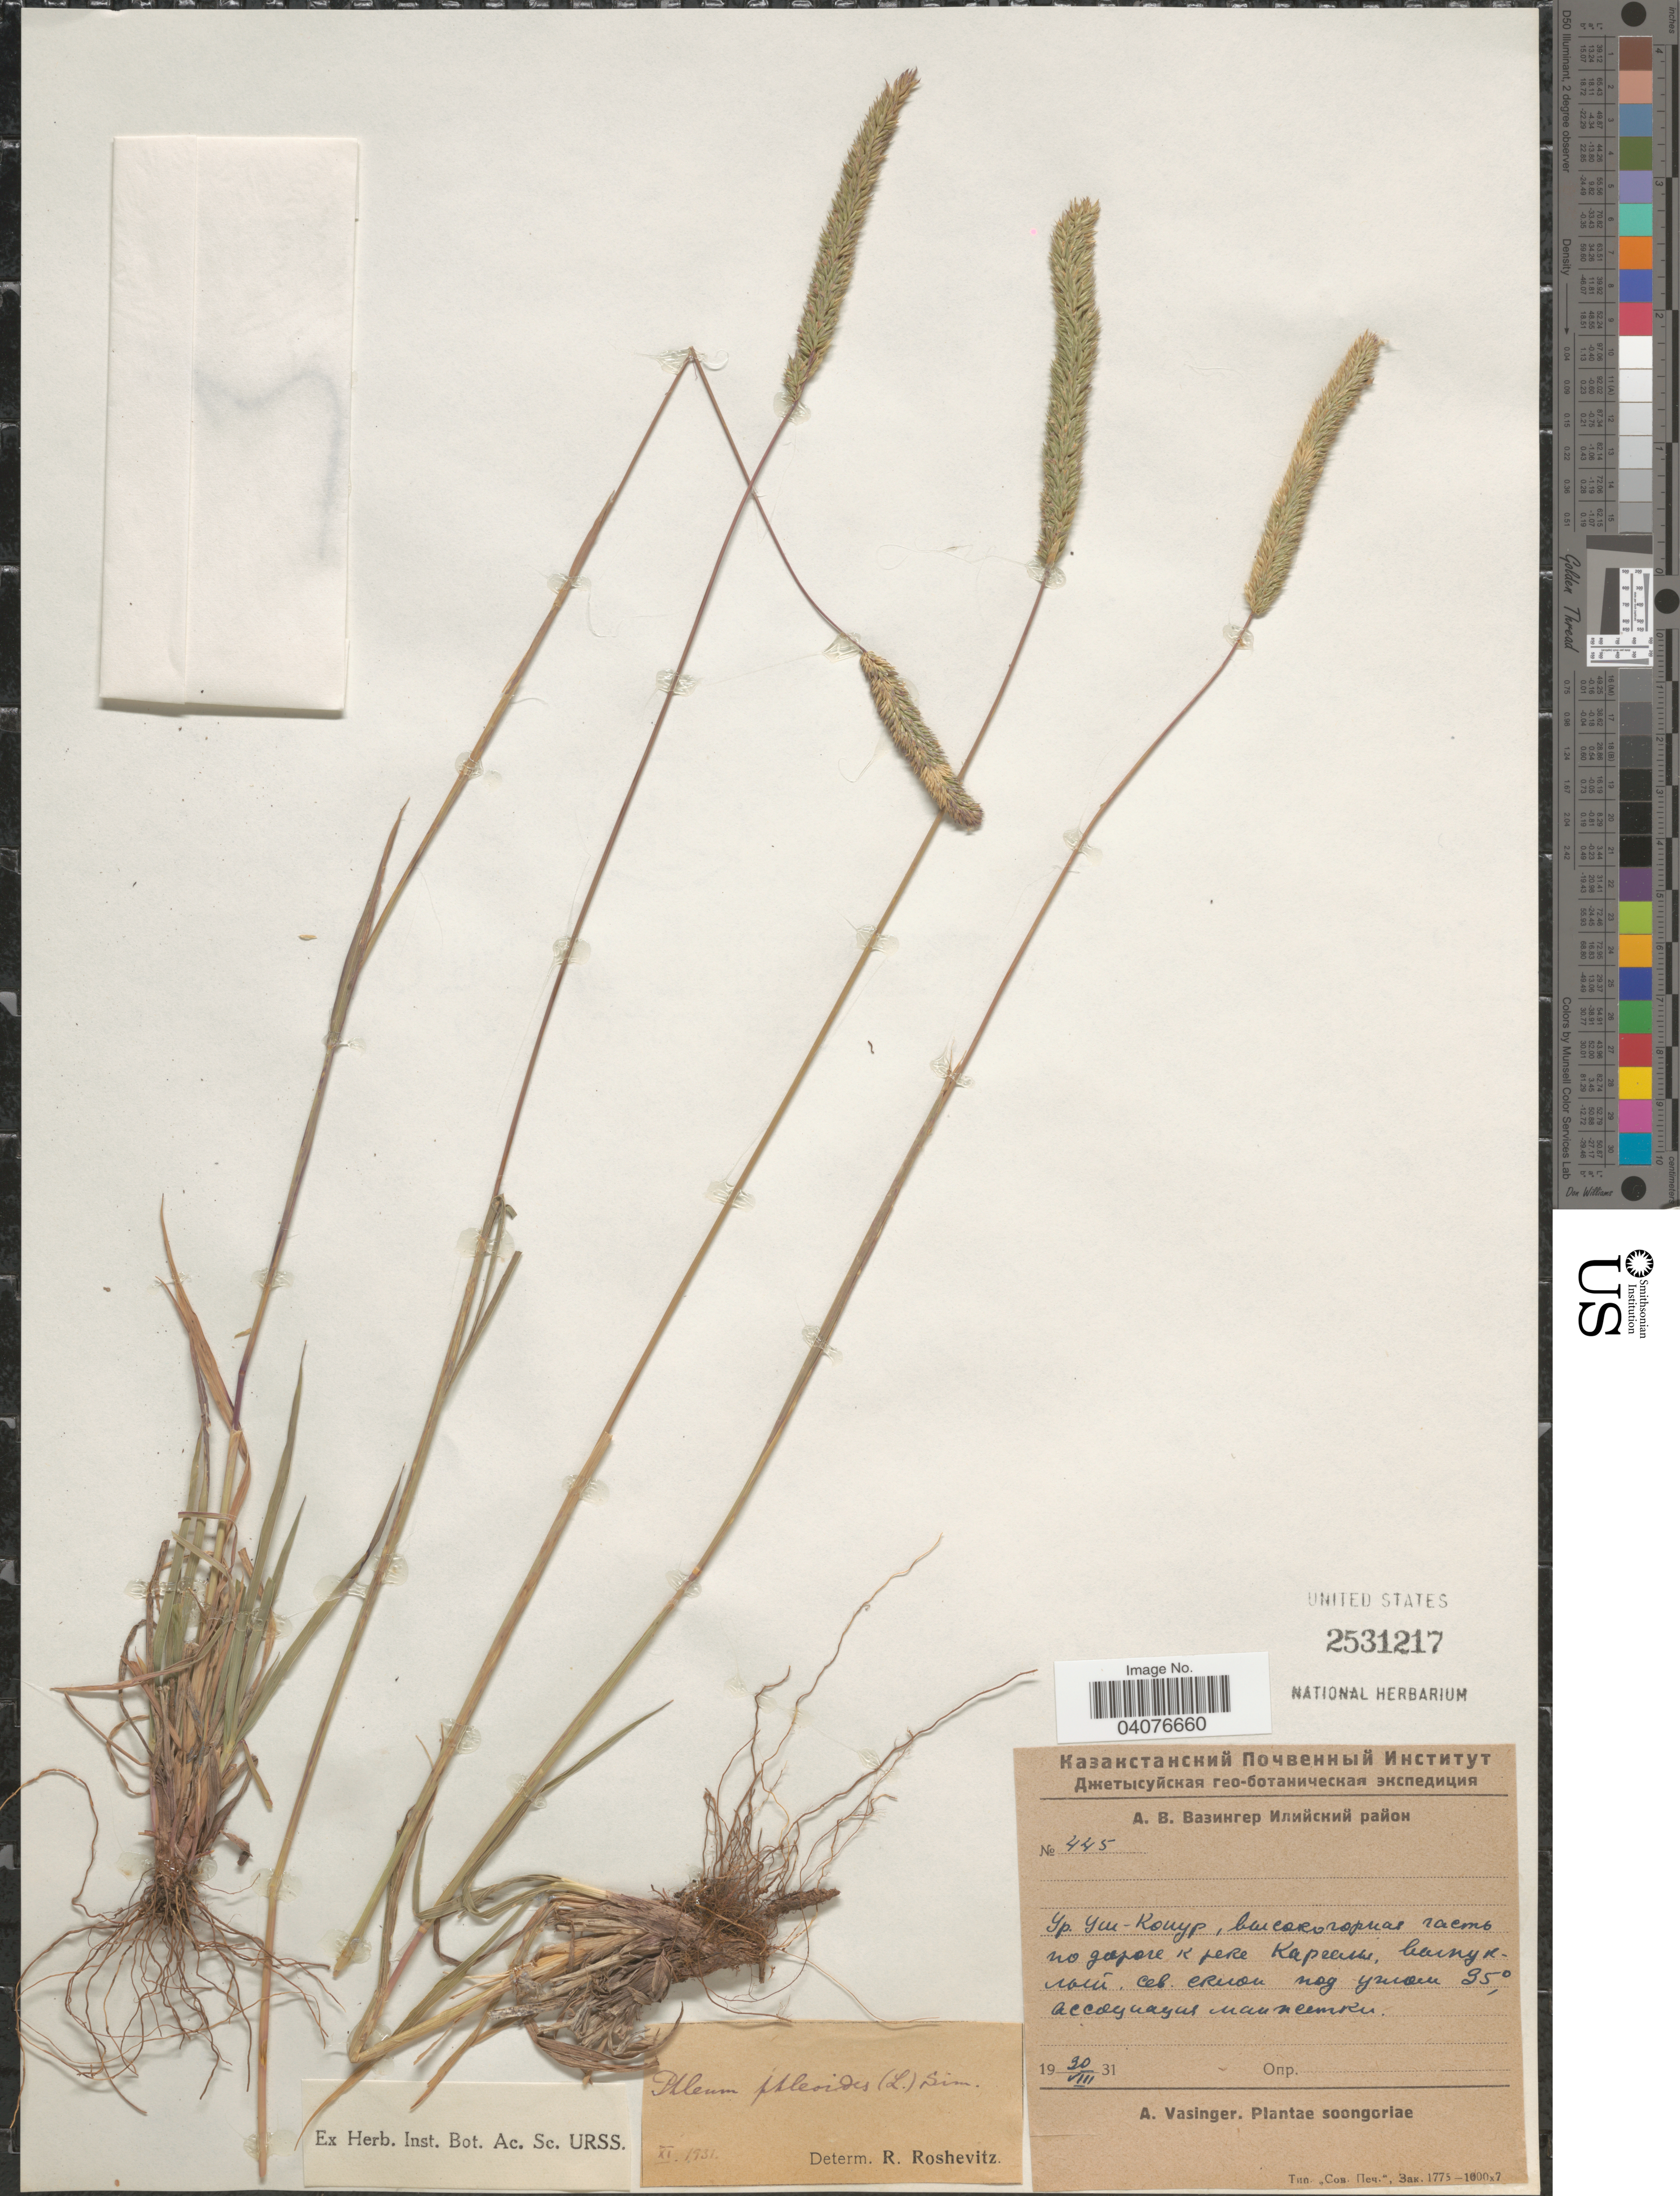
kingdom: Plantae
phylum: Tracheophyta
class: Liliopsida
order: Poales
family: Poaceae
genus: Phleum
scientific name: Phleum phleoides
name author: (L.) H. Karst.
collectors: A. Vasinger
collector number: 445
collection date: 1931-08-30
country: Kazakhstan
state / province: Almaty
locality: Ushkonyr Mts, on the road to river Kargaly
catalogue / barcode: US 2531217